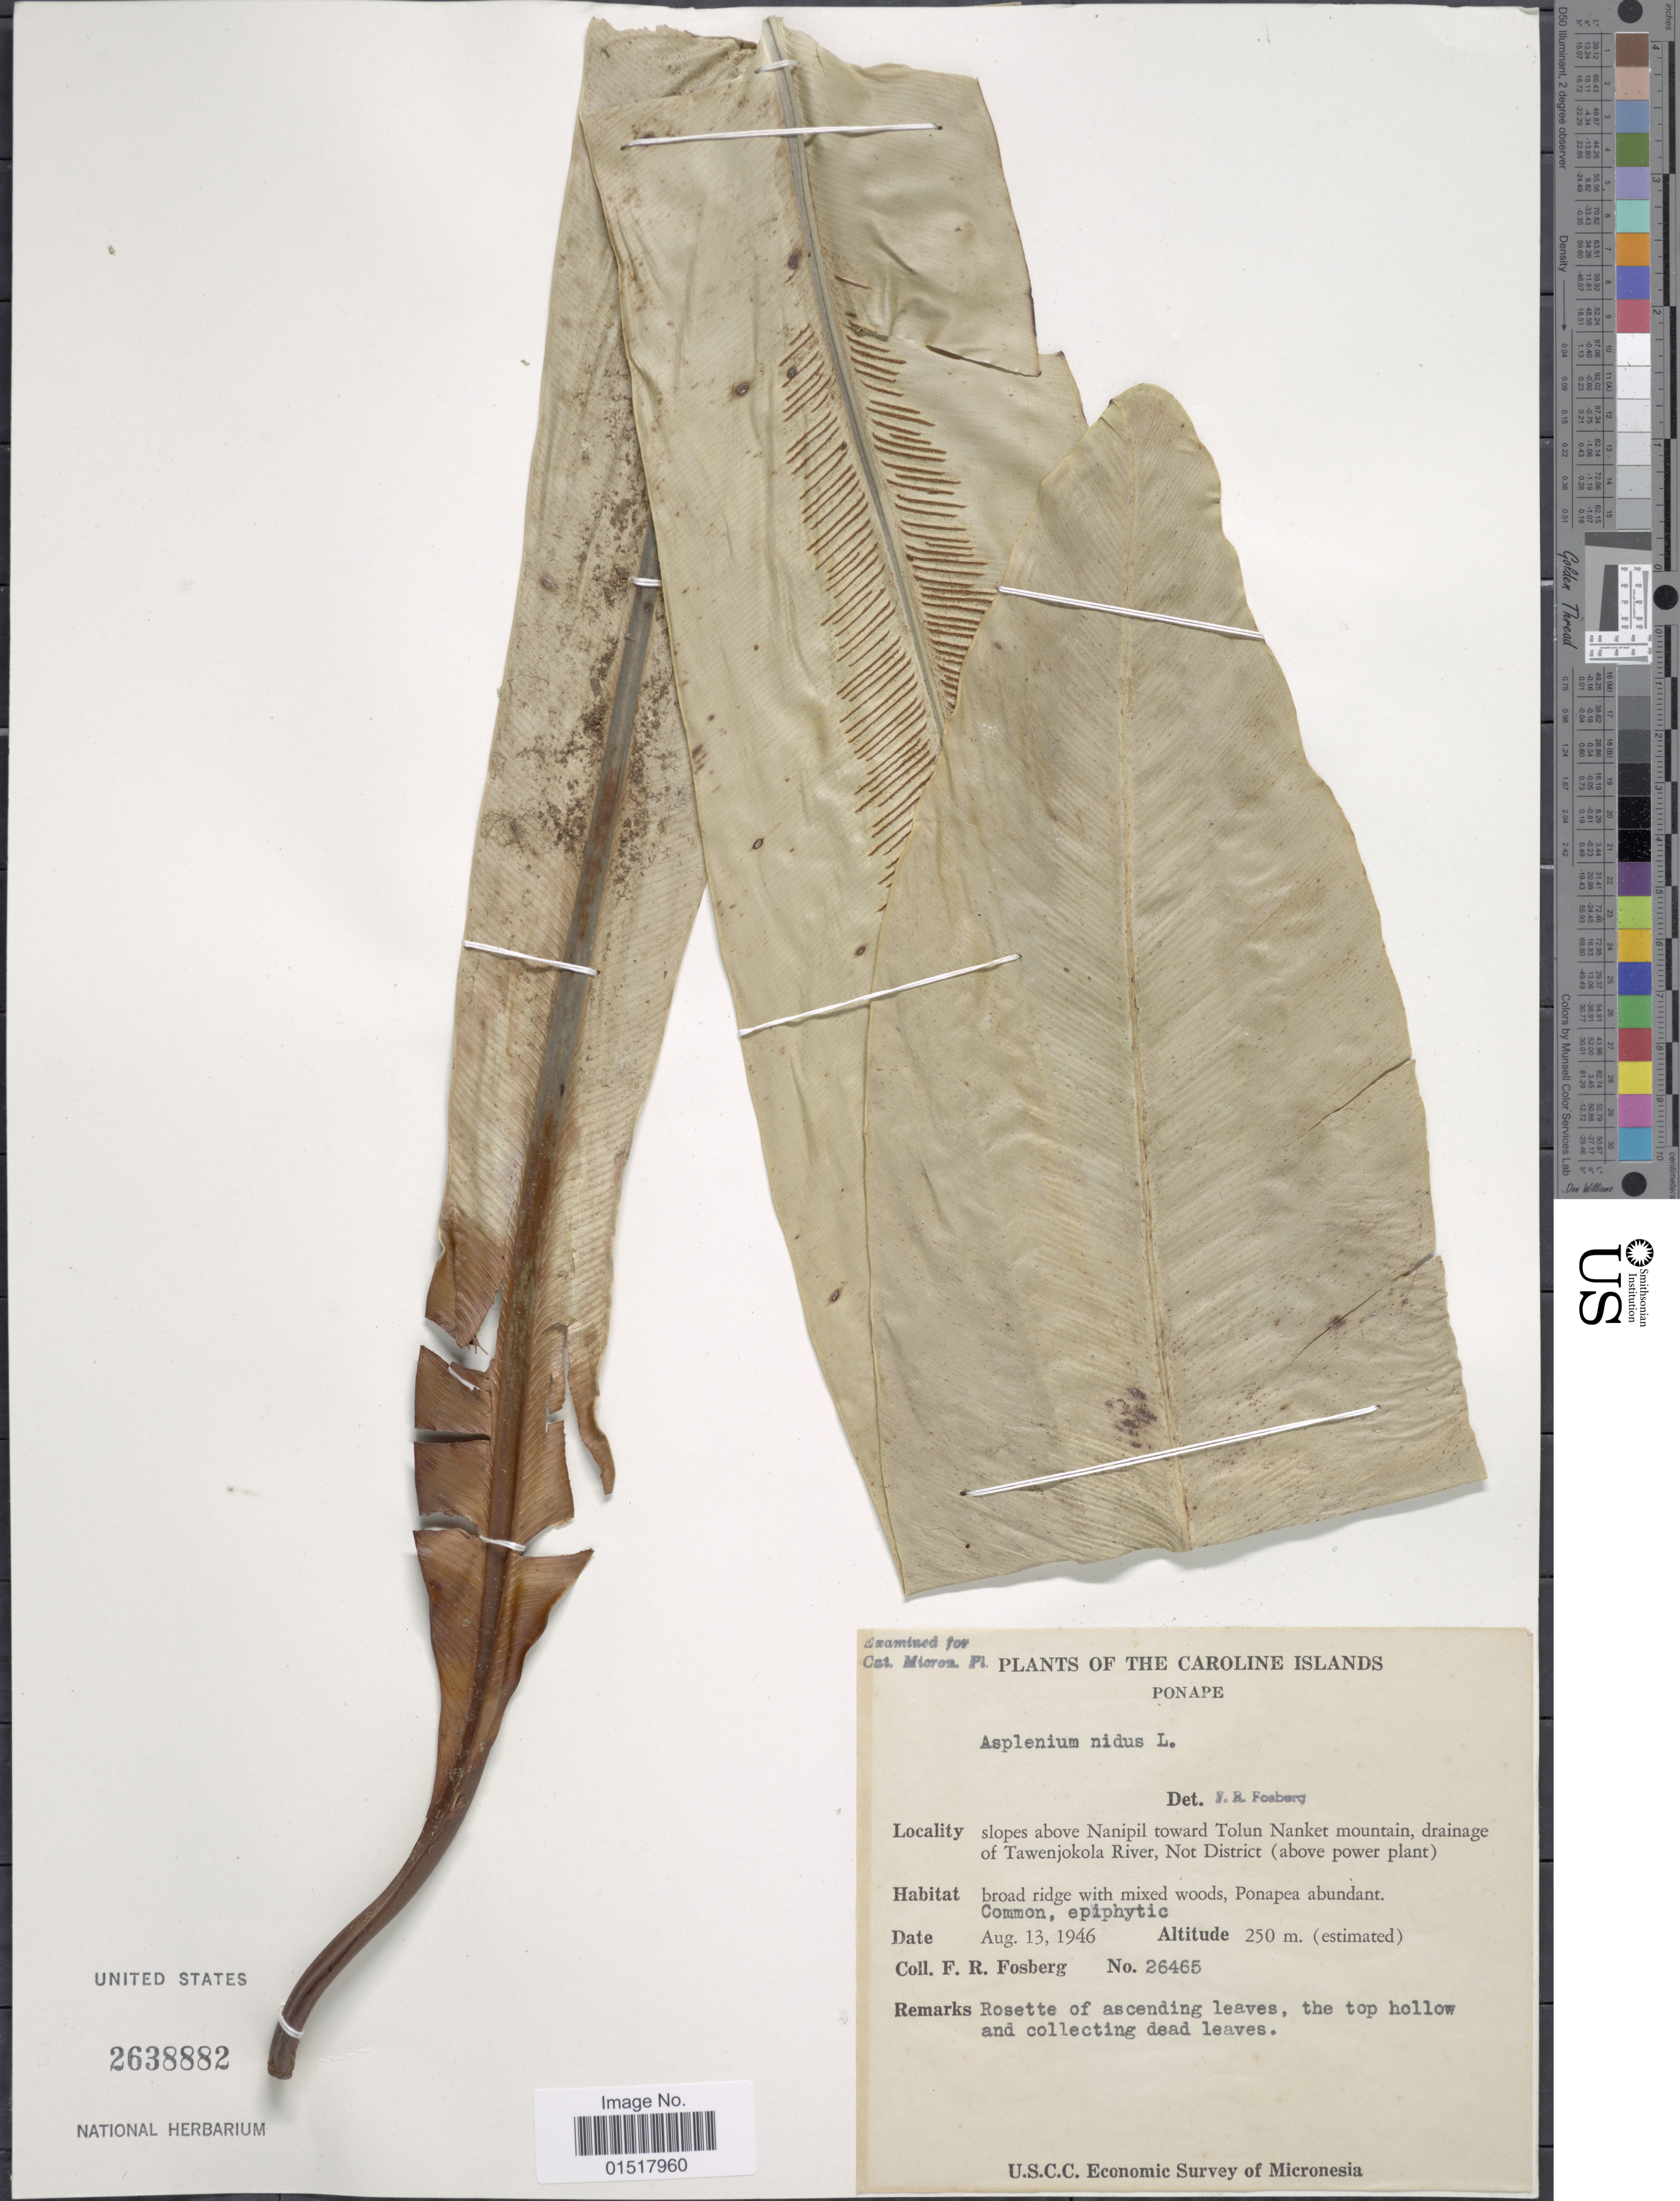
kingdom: Plantae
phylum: Tracheophyta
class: Polypodiopsida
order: Polypodiales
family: Aspleniaceae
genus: Asplenium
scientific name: Asplenium nidus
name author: L.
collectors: F. R. Fosberg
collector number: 26465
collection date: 1946-08-13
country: Micronesia, Federated States of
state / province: Pohnpei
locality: Caroline Islands. Ponape. Slopes above Nanipil toward Tolun Nanket mountain, drainage of Tawenjokola River, Not District (above power plant).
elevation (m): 250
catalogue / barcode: US 2638882